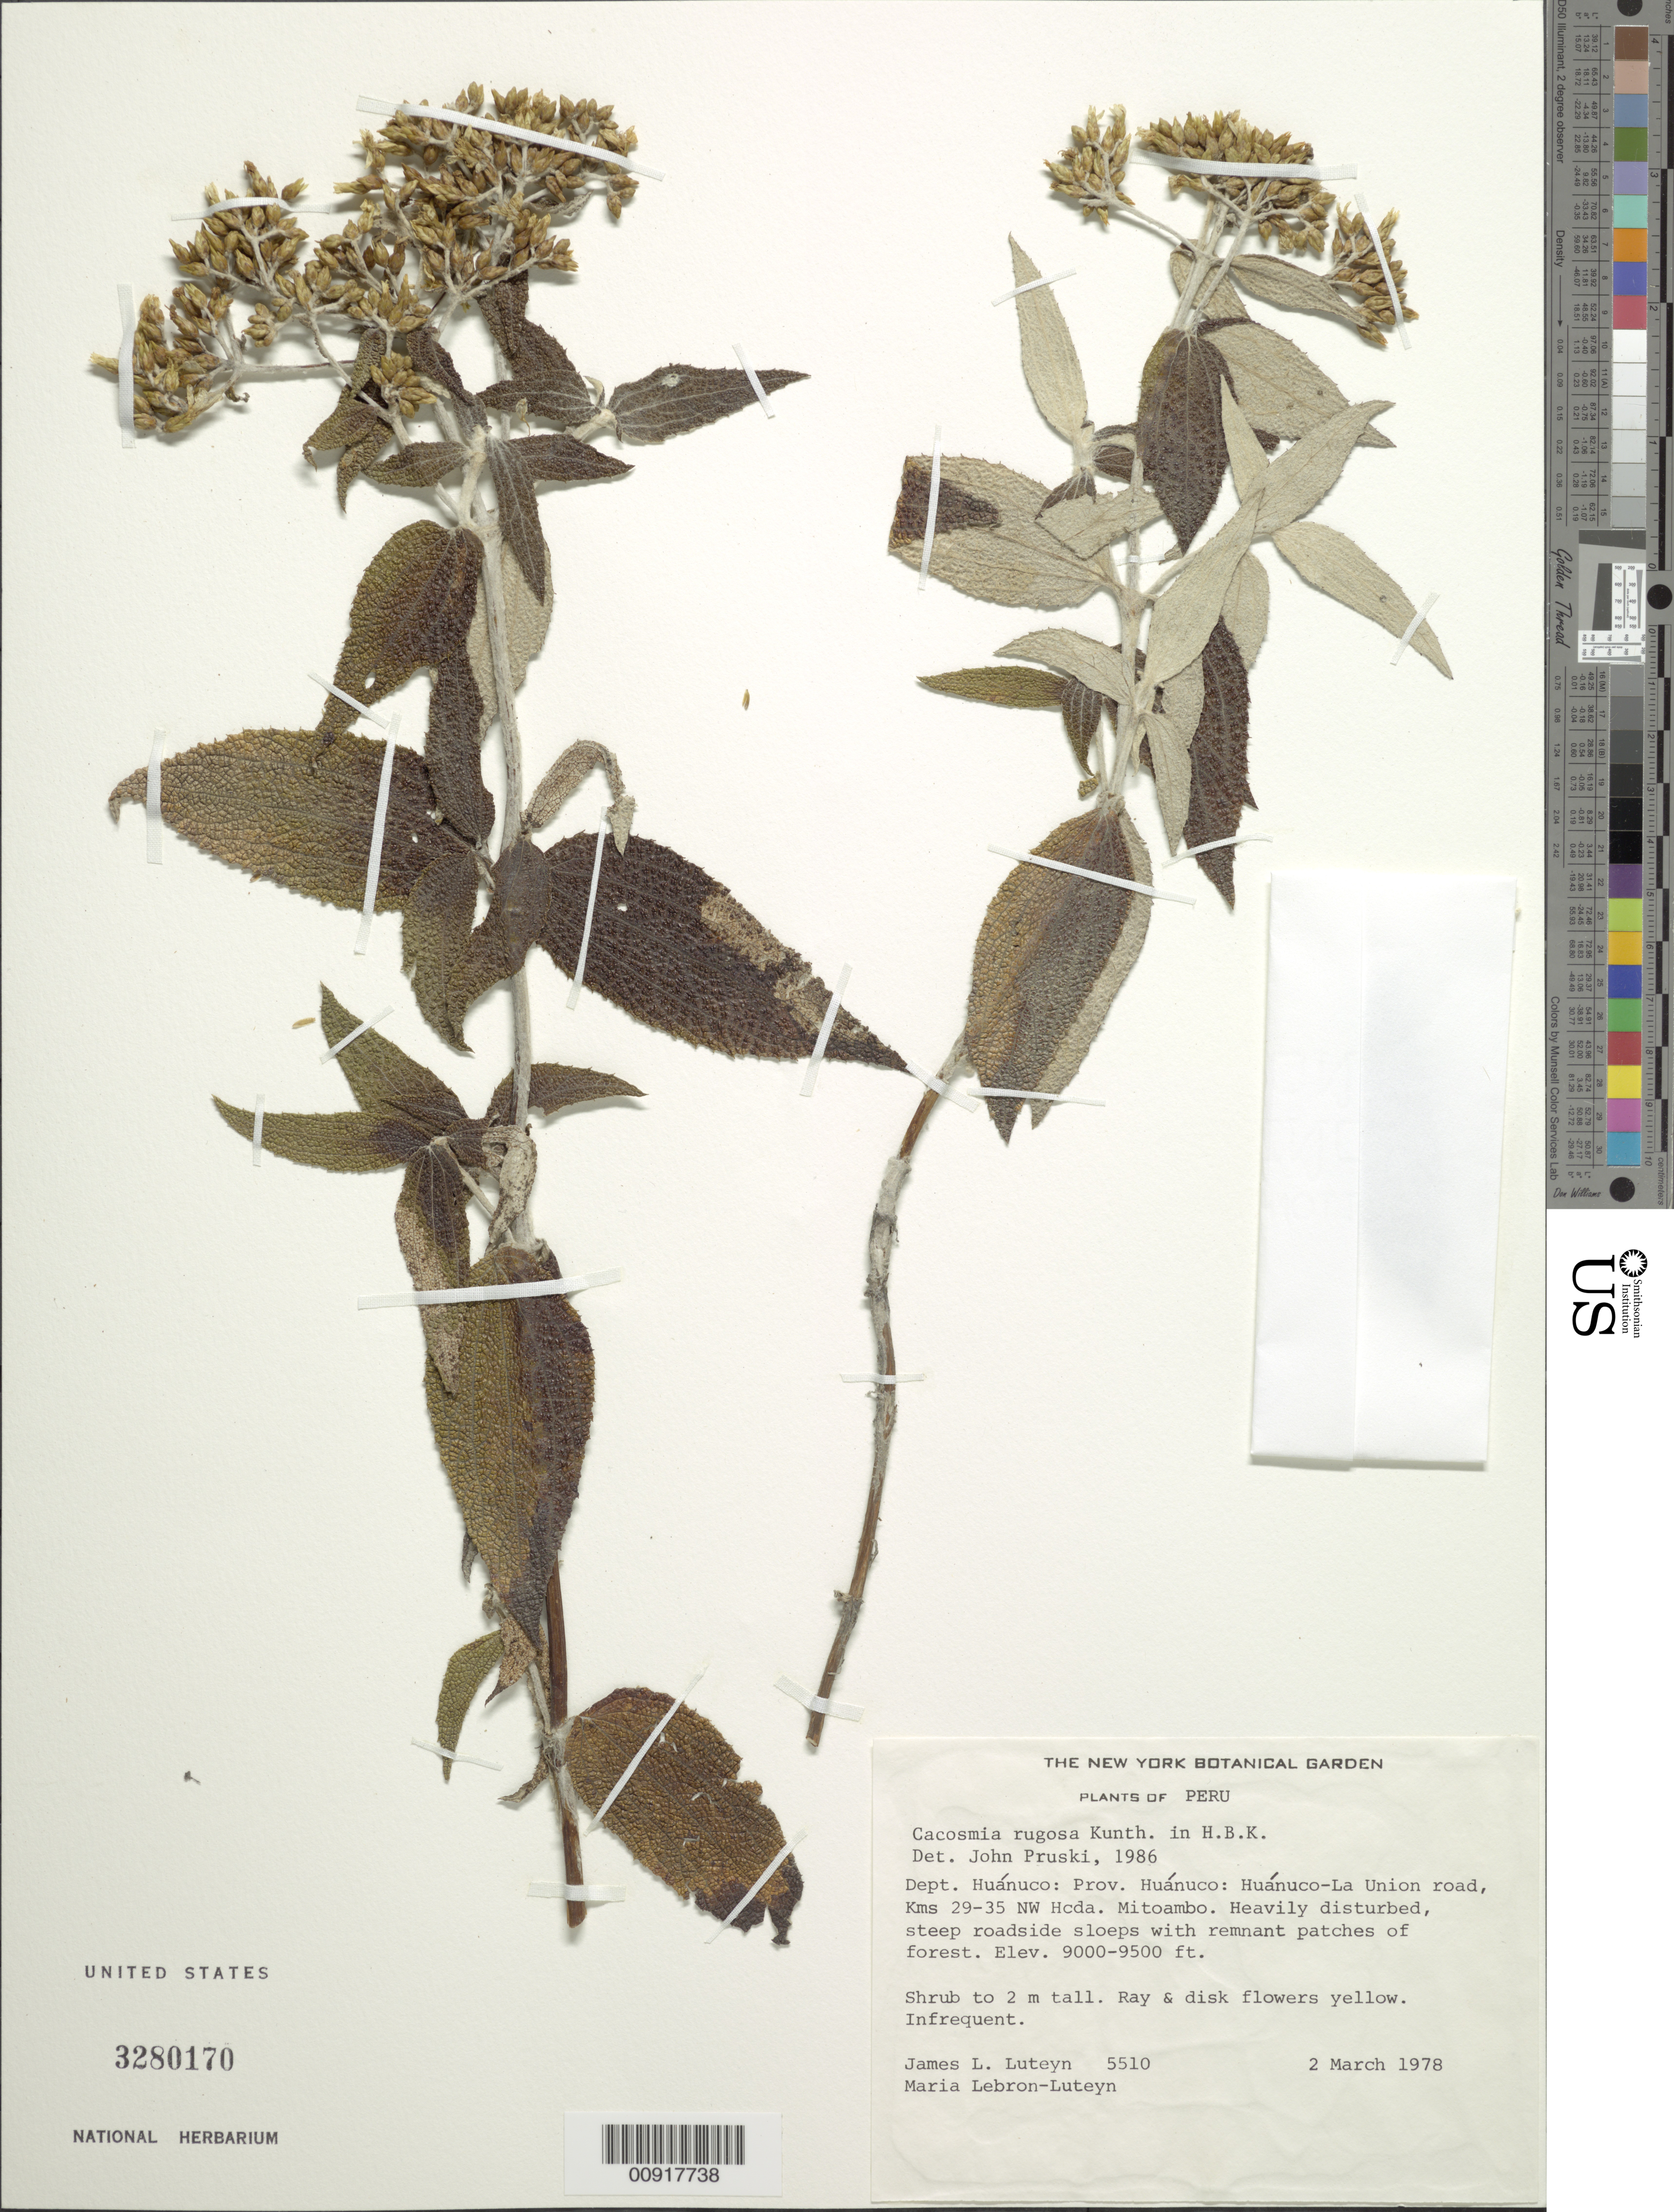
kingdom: Plantae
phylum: Tracheophyta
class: Magnoliopsida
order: Asterales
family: Asteraceae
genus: Cacosmia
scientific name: Cacosmia rugosa var. rugosa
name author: Kunth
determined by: Pruski, J. F.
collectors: J. L. Luteyn & M. L. Lebrón-Luteyn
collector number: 5510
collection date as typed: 2 March 1978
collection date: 1978-03-02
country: Peru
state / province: Huánuco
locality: Prov. Huánuco, Huánuco - La Union road, kms 29-35 NW of Hcda. Mitoambo.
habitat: Heavily disturbed steep roadside slopes with remnant patches of forest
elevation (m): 2743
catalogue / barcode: US 3280170